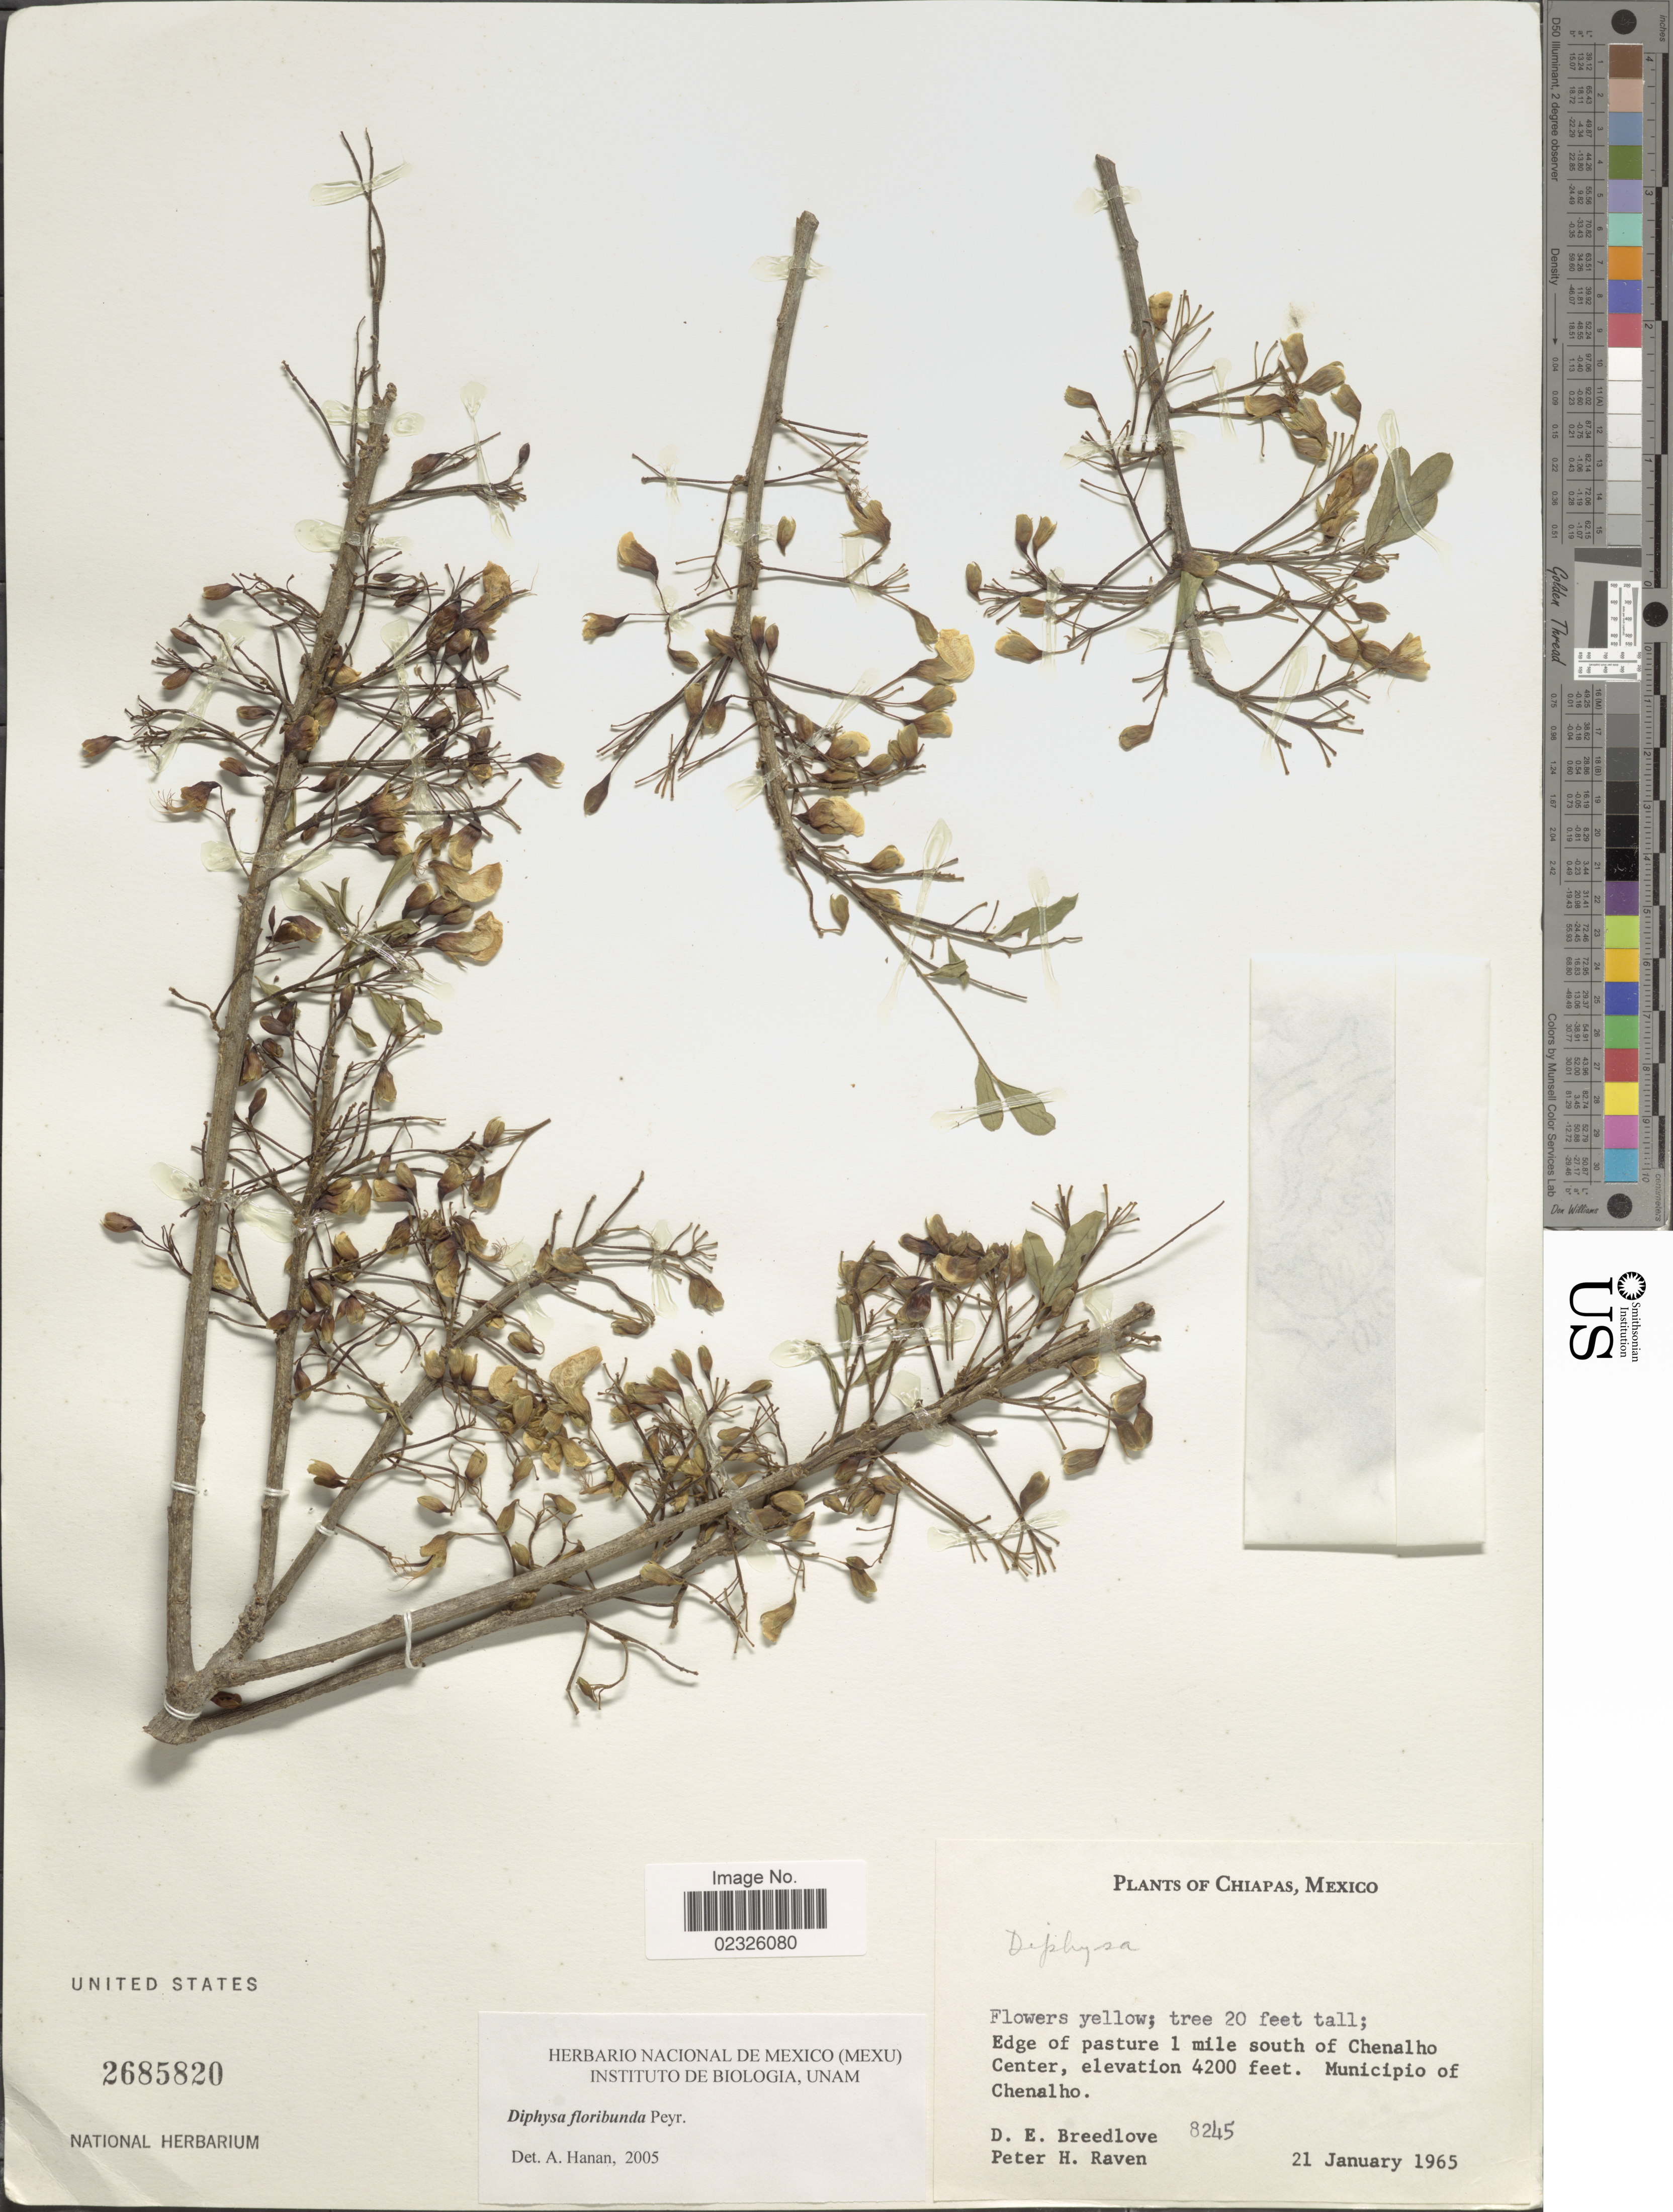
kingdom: Plantae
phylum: Tracheophyta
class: Magnoliopsida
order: Fabales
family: Fabaceae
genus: Diphysa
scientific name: Diphysa floribunda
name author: Peyr.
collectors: D. E. Breedlove & P. Raven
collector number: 8245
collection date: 1965-01-21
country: Mexico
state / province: Chiapas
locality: Edge of pasture 1 mile south of Chenalho Center. Municipio of Chenalho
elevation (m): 1280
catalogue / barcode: US 2685820